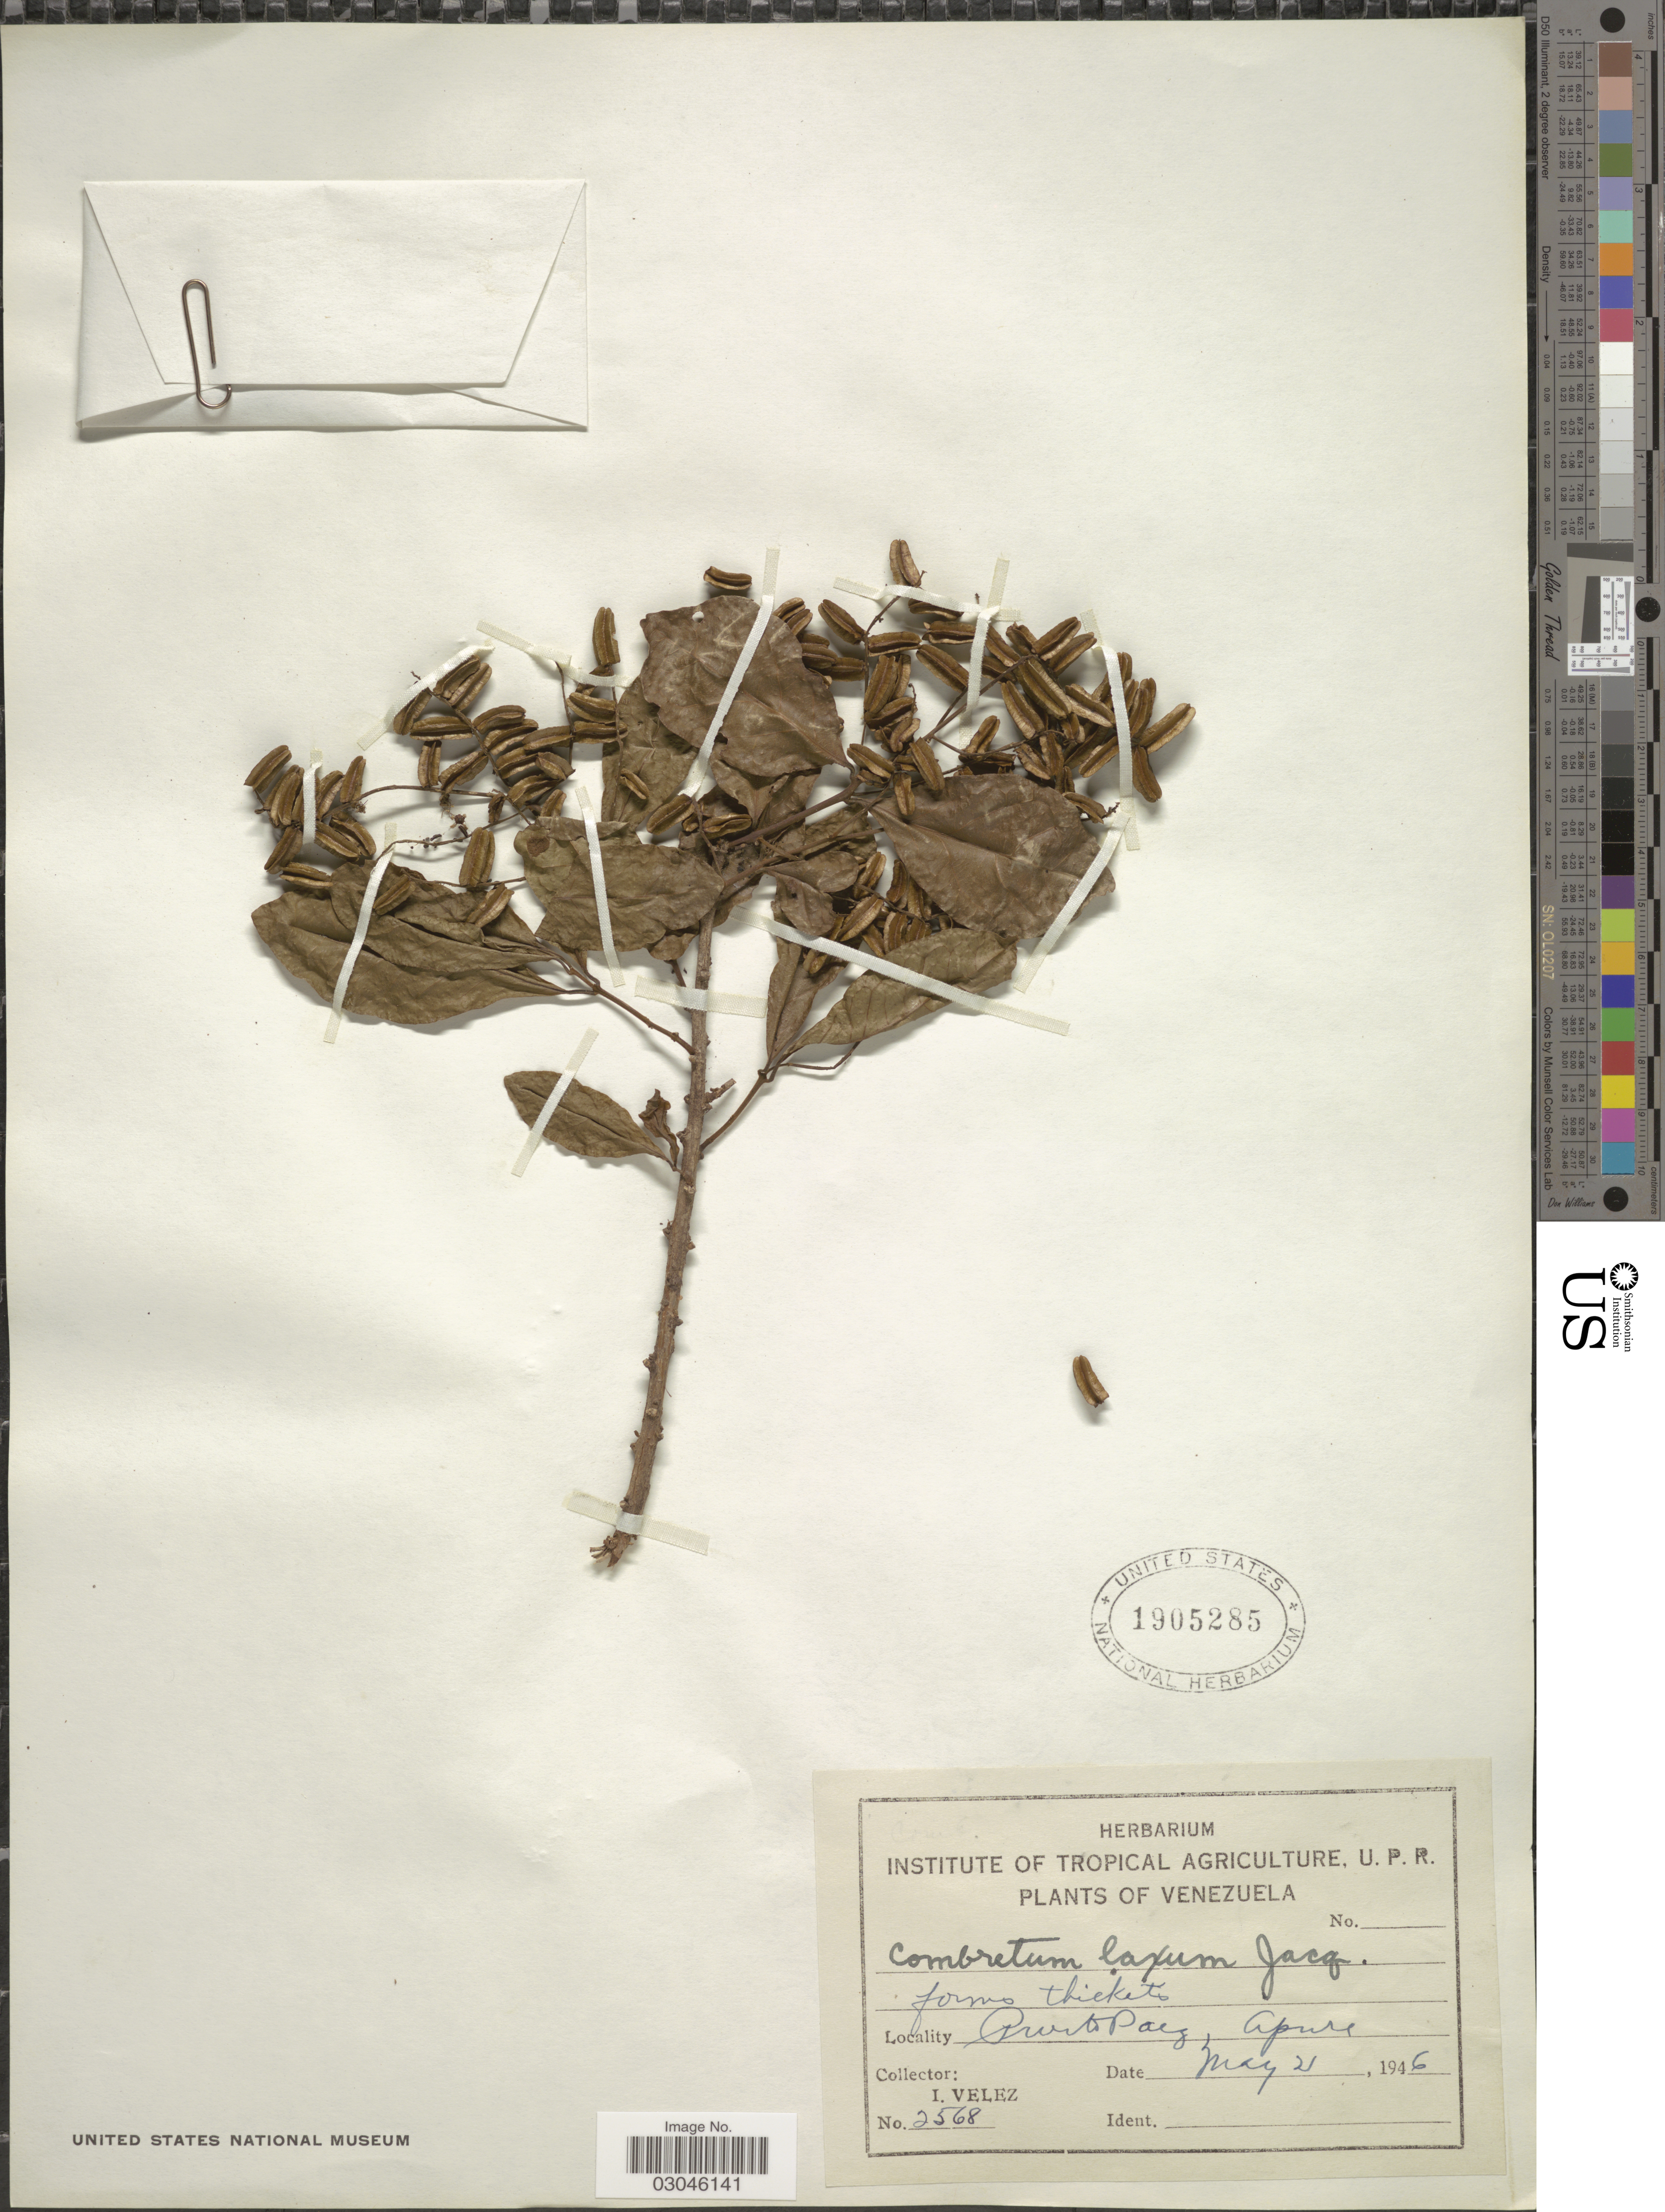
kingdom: Plantae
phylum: Tracheophyta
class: Magnoliopsida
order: Myrtales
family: Combretaceae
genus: Combretum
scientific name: Combretum laxum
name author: Jacq.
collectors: I. Velez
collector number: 2568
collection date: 1916-05-21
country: Venezuela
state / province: Apure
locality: Puerto Paez.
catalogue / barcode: US 1905285